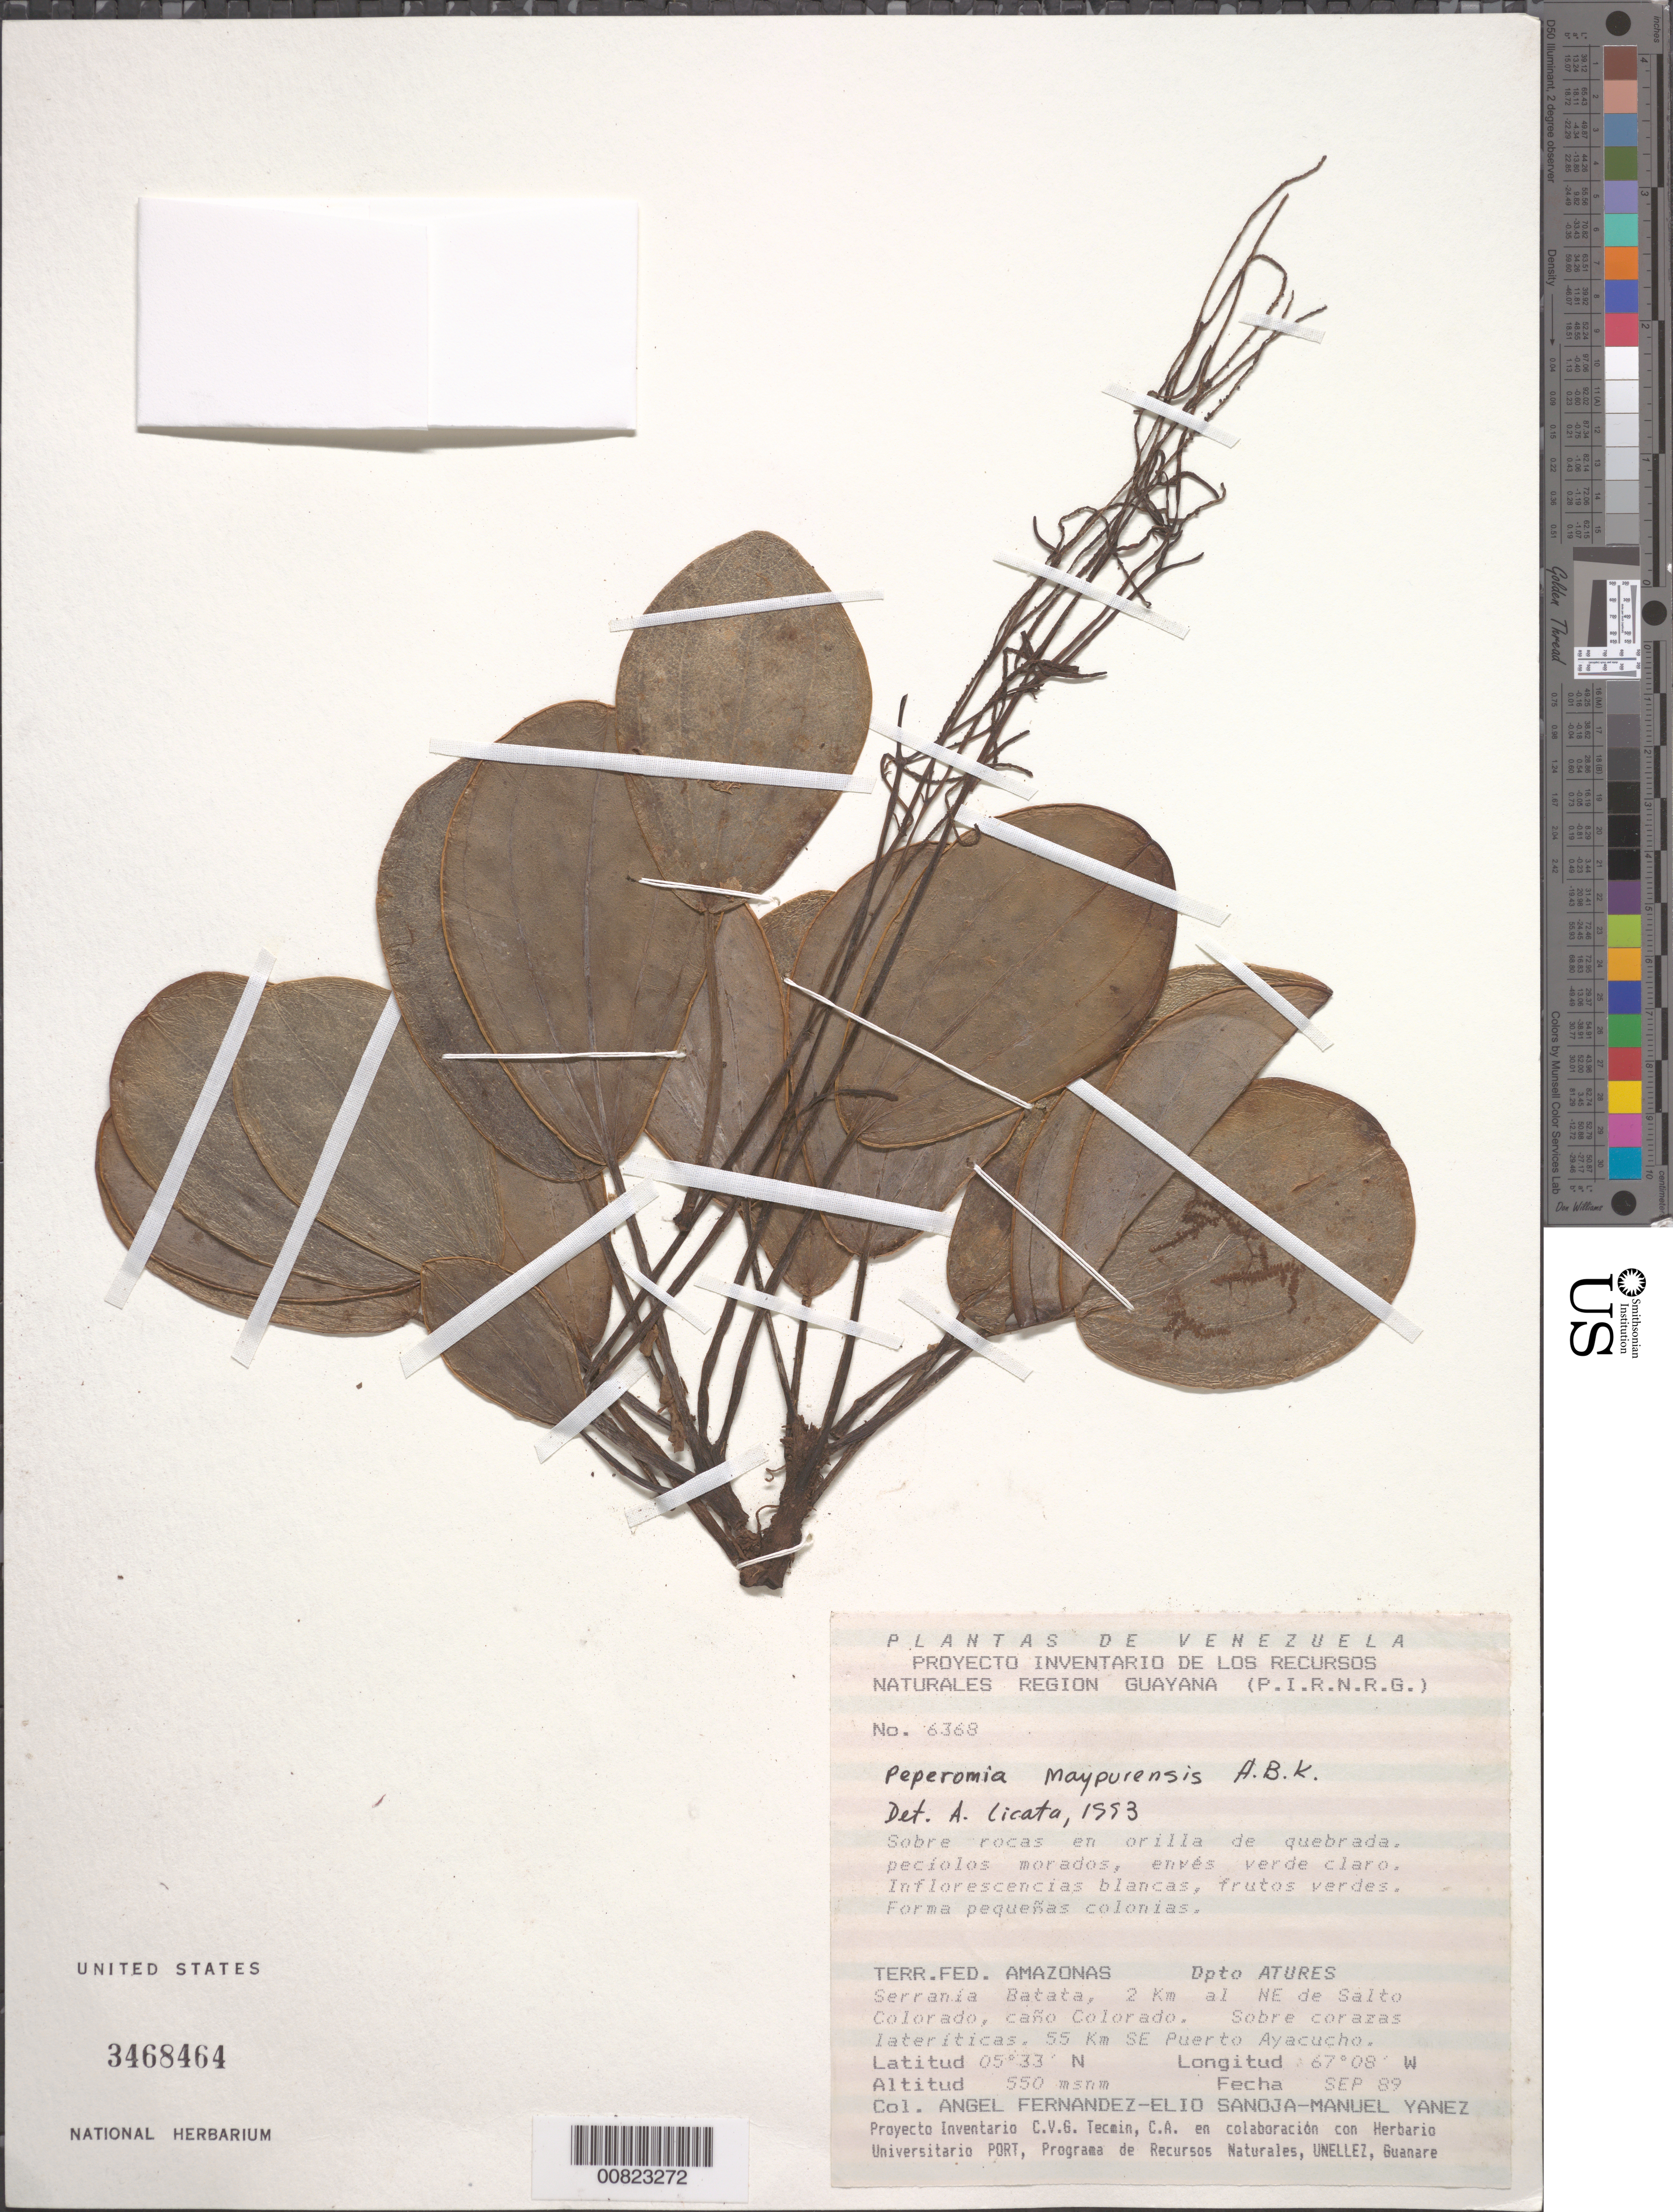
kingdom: Plantae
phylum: Tracheophyta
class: Magnoliopsida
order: Piperales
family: Piperaceae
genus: Peperomia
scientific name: Peperomia maypurensis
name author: Kunth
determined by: Licata, A., (PORT), Univ. Nac. Exp. de los Llanos Ezequiel Zamora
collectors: A. Fernández, E. Sanoja & M. Yanez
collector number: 6368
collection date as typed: Sep-89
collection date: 1989-09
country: Venezuela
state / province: Amazonas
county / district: Atures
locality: Serrania Batata, 2 km NE of Salto Colorado, Caño Colorado, 55 km SE of Puerto Ayacucho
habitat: Sobre rocas en orilla de quebrada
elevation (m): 550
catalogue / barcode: US 3468464